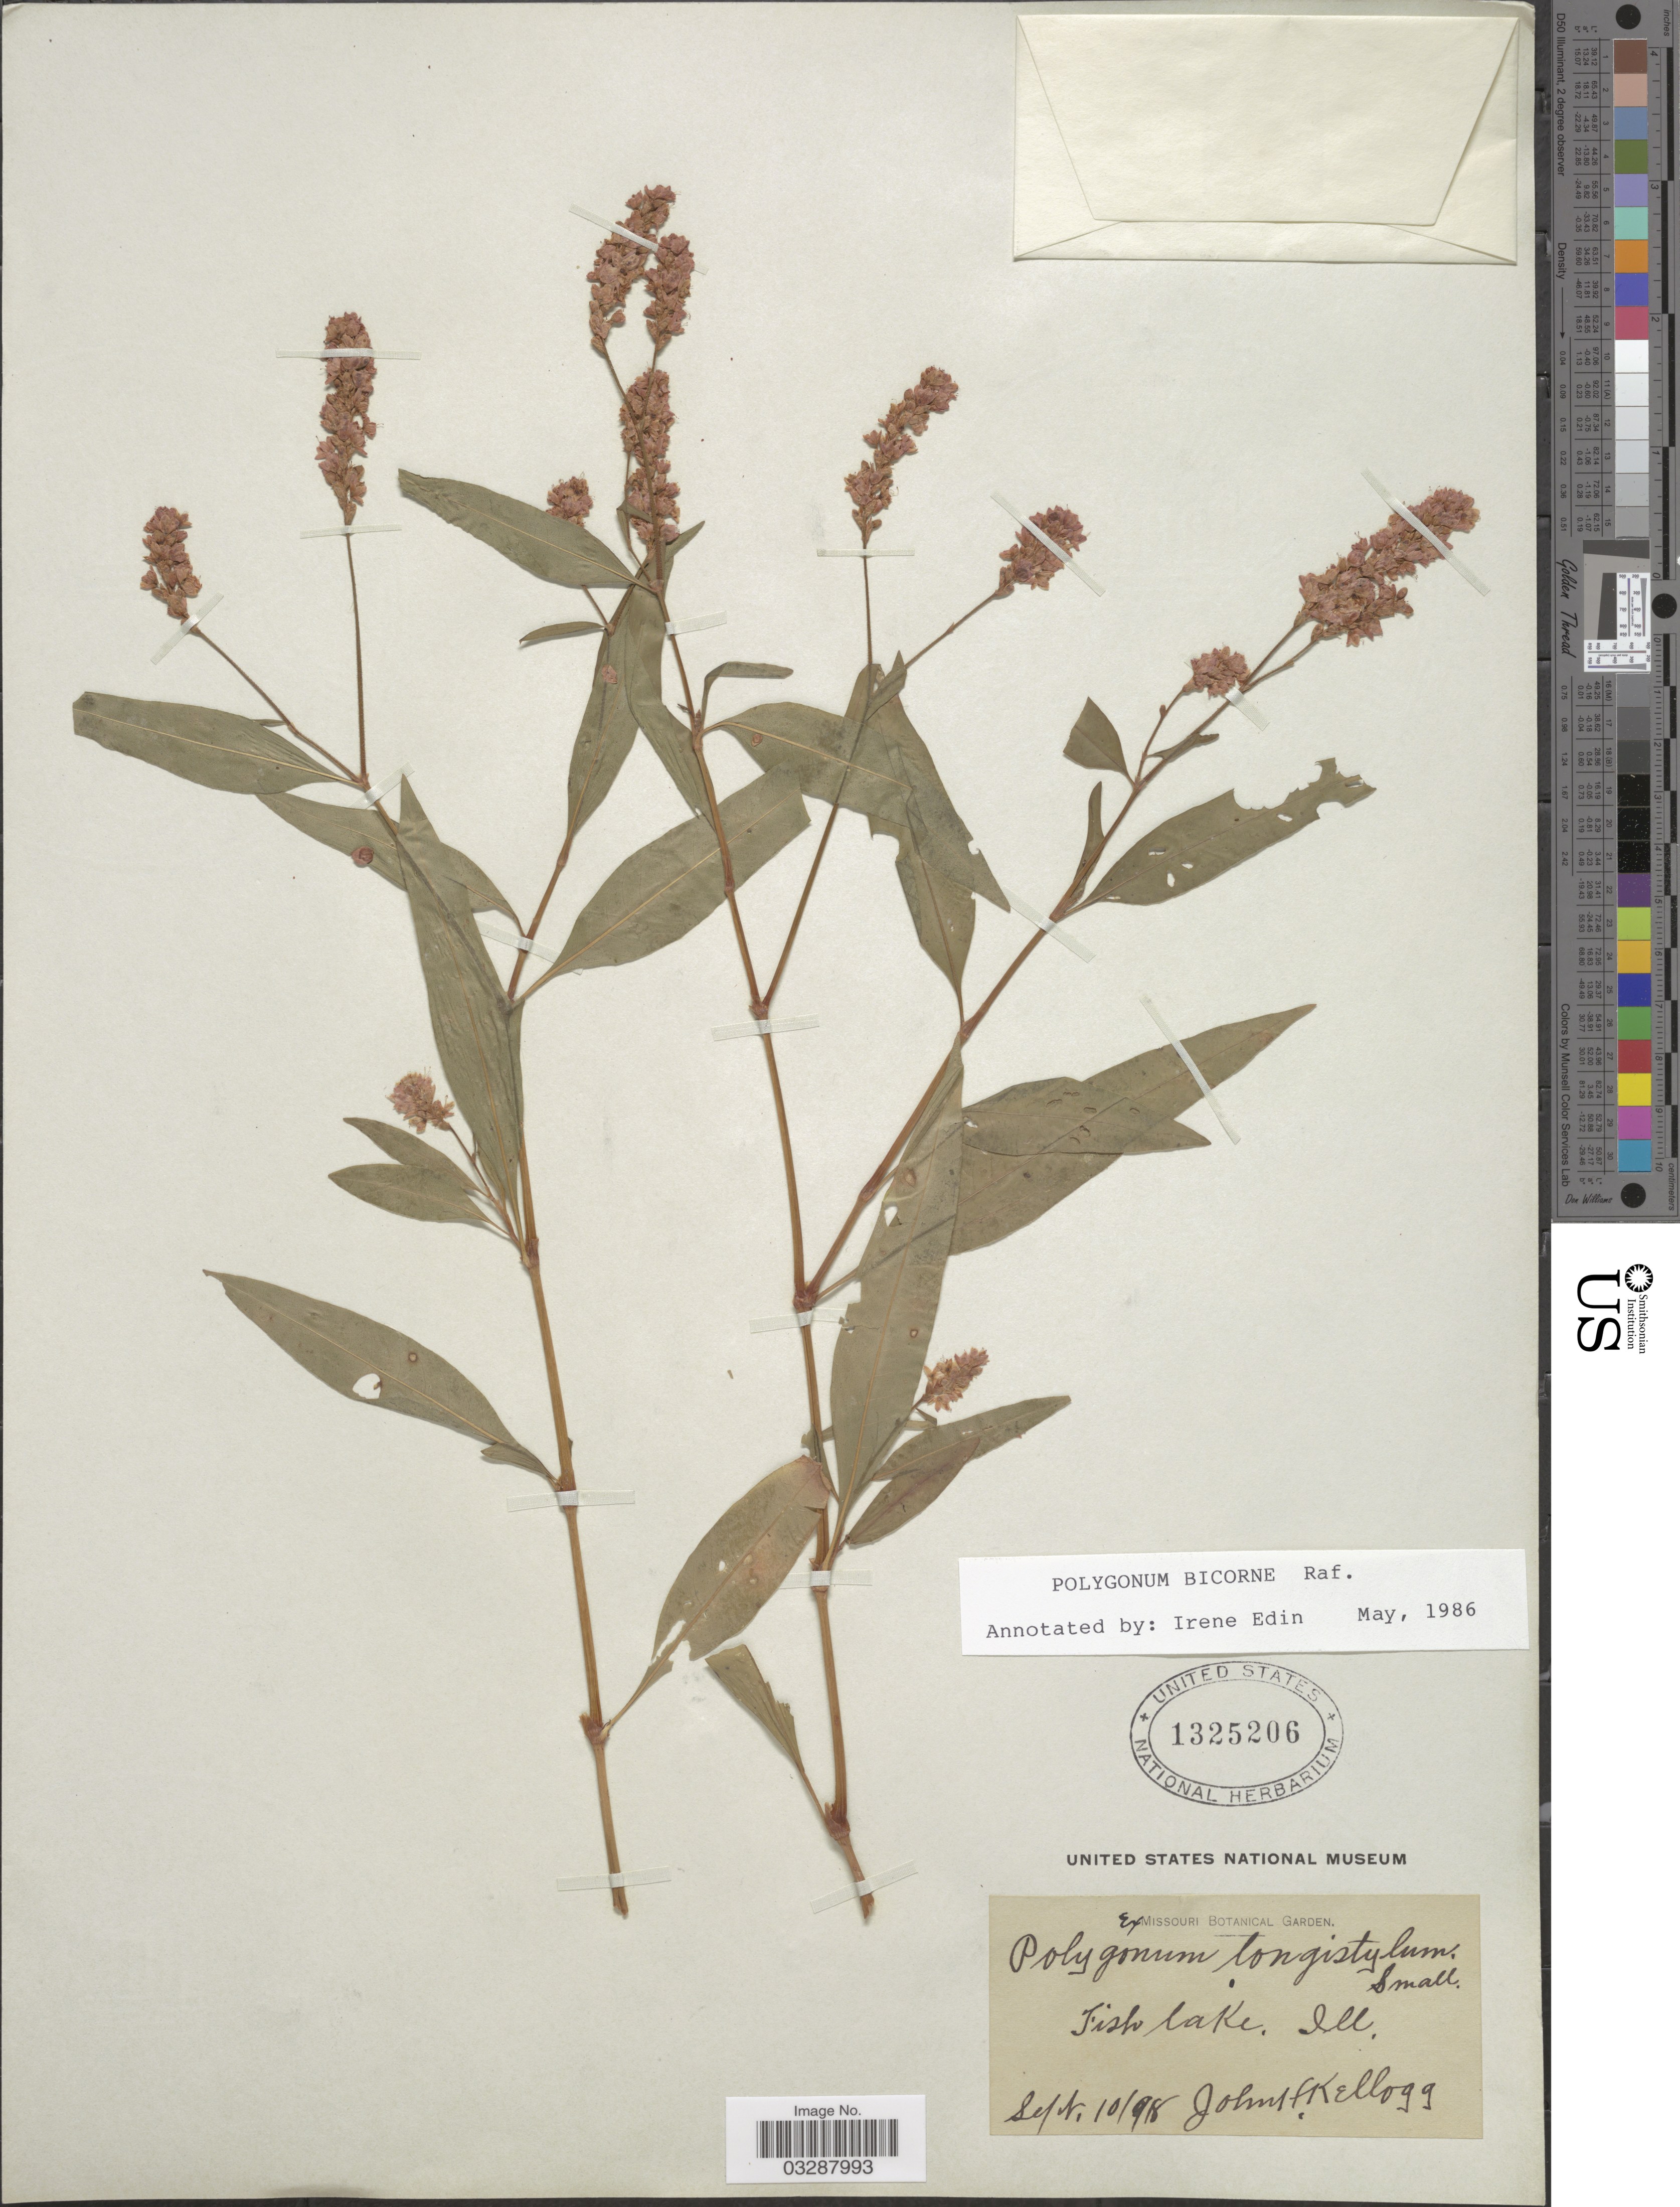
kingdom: Plantae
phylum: Tracheophyta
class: Magnoliopsida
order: Caryophyllales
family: Polygonaceae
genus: Persicaria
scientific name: Persicaria bicornis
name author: (Raf.) Nieuwl.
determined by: Atha, D. E.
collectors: J. H. Kellogg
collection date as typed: Transcribed d/m/y: 10/9/98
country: United States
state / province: Illinois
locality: Fish Lake.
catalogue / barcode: US 1325206